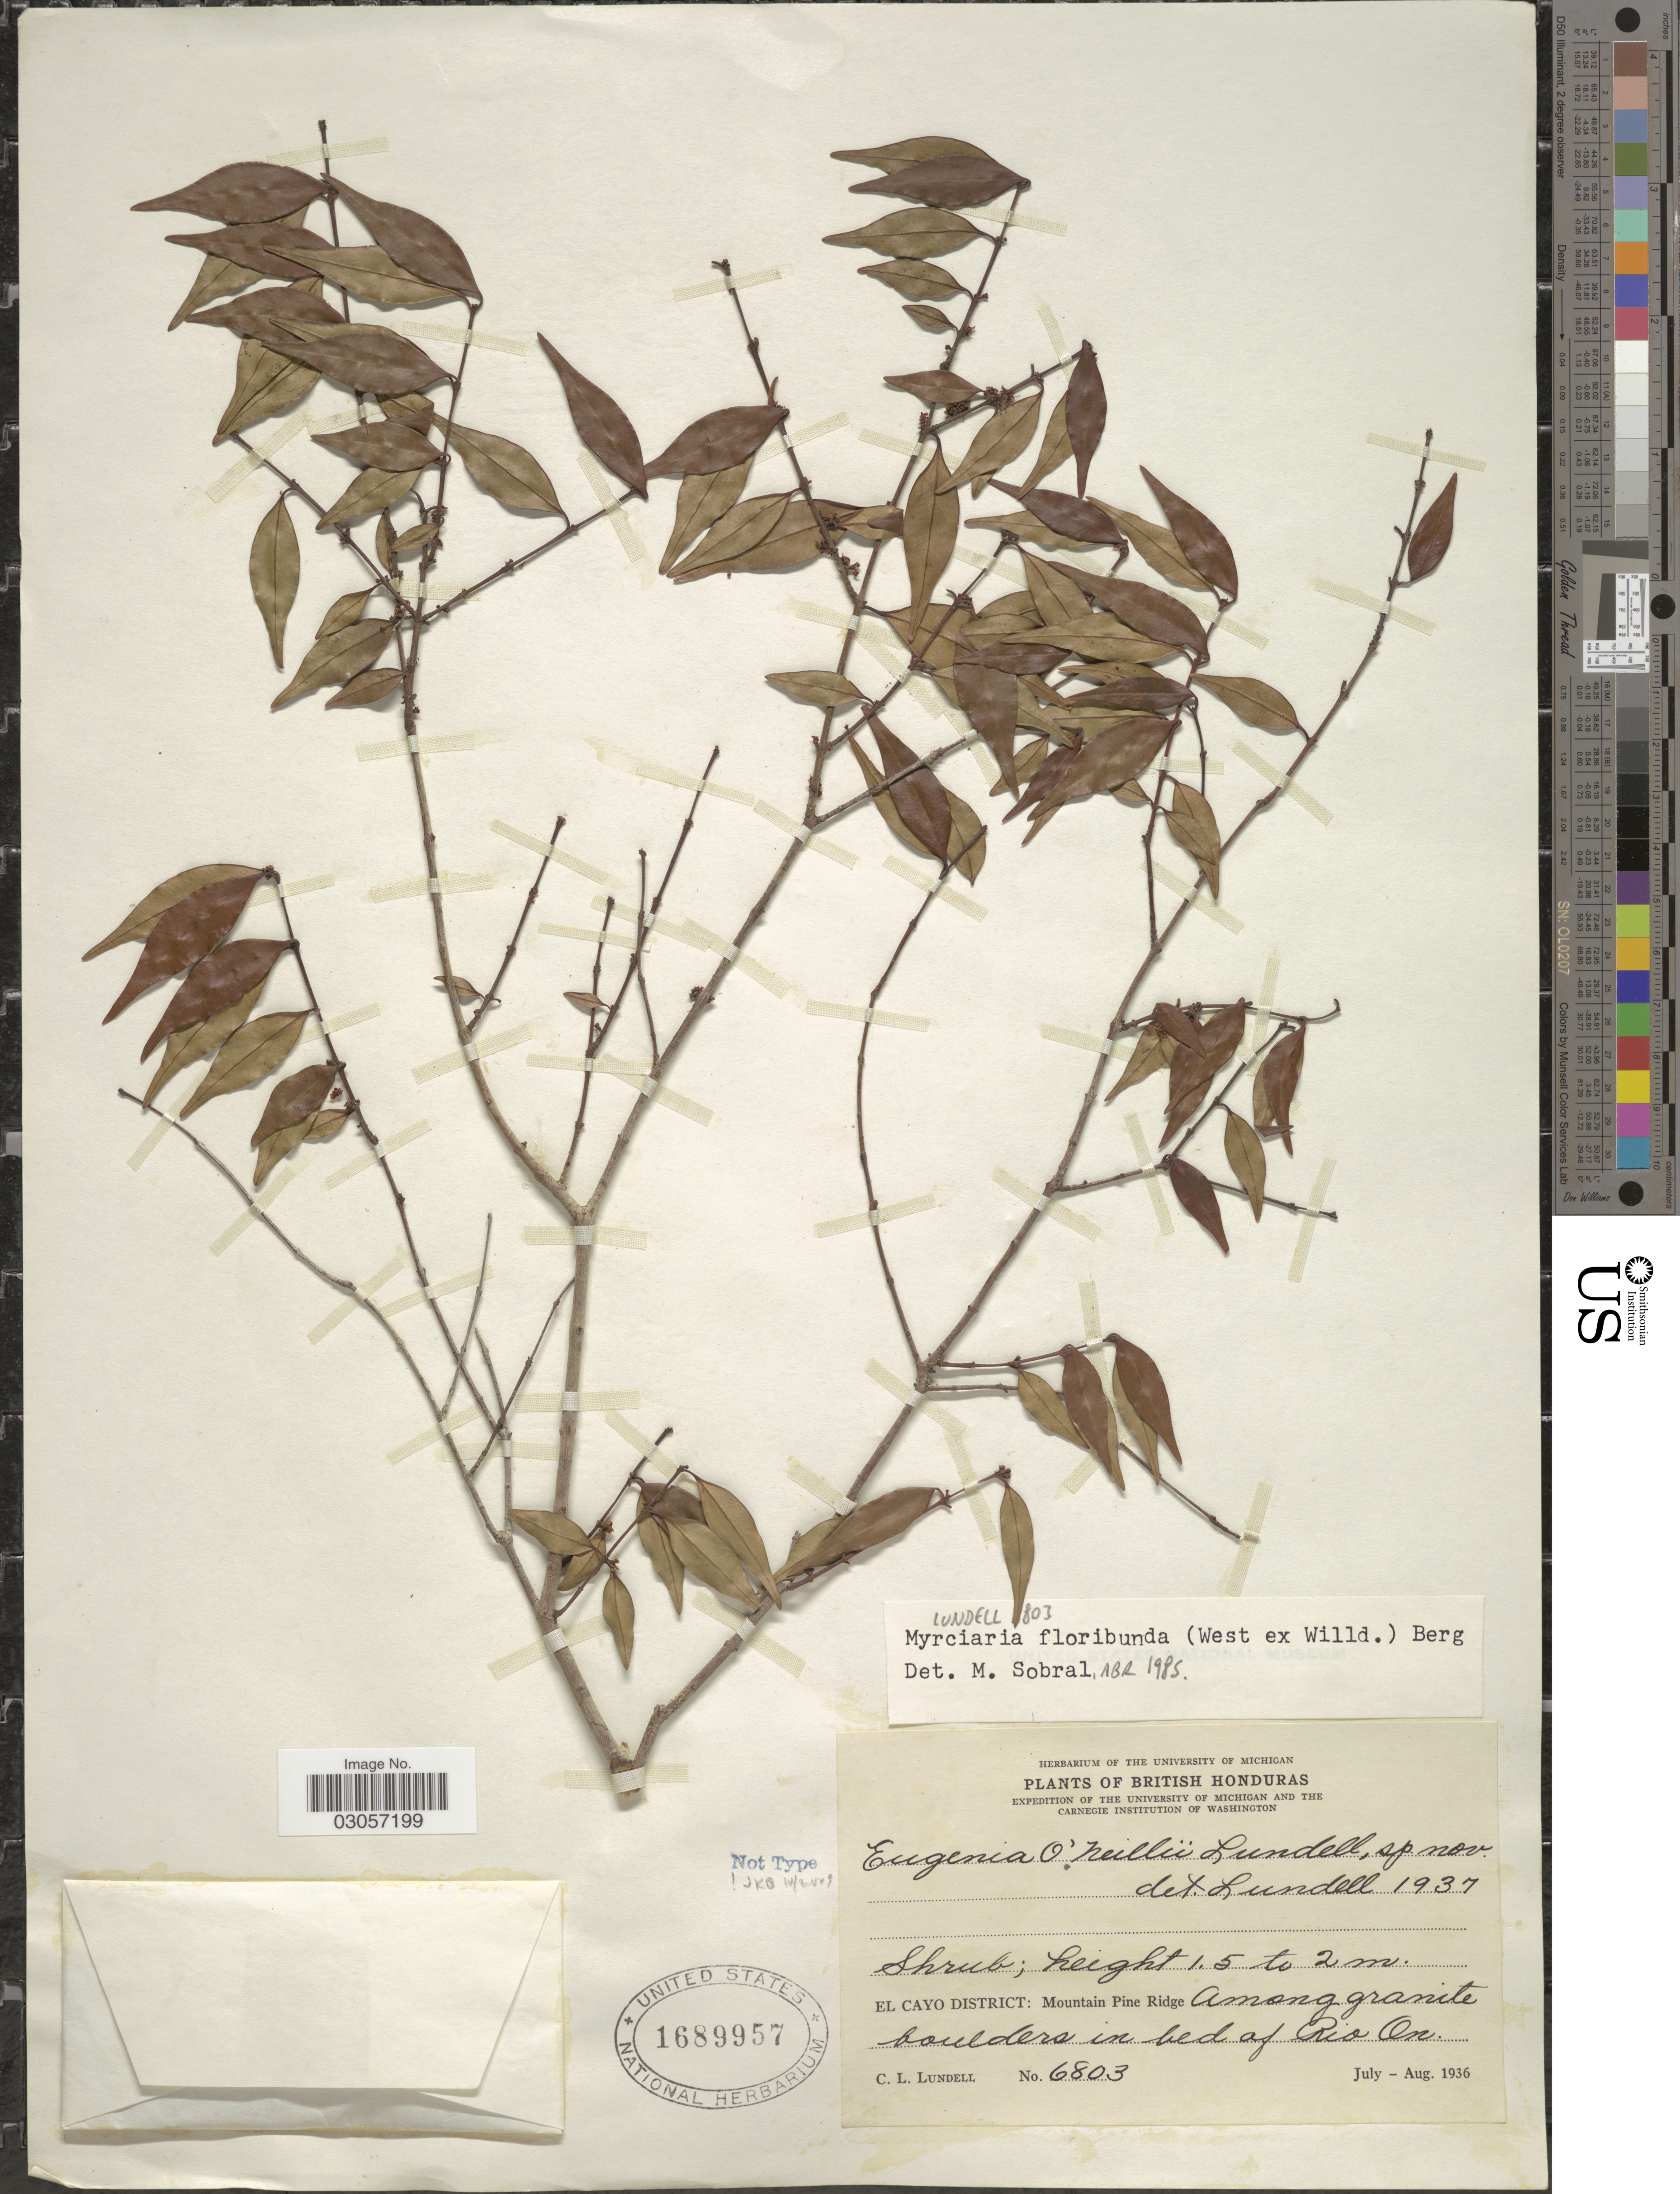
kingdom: Plantae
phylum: Tracheophyta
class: Magnoliopsida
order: Myrtales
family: Myrtaceae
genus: Myrciaria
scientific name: Myrciaria floribunda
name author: (H. West ex Willd.) O. Berg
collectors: C. L. Lundell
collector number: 6803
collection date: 1936-07/1936-08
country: Belize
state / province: Cayo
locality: British Honduras, El Cayo District: Mountain Pine Ridge, Among granite boulders in bed of Rio On.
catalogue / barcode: US 1689957